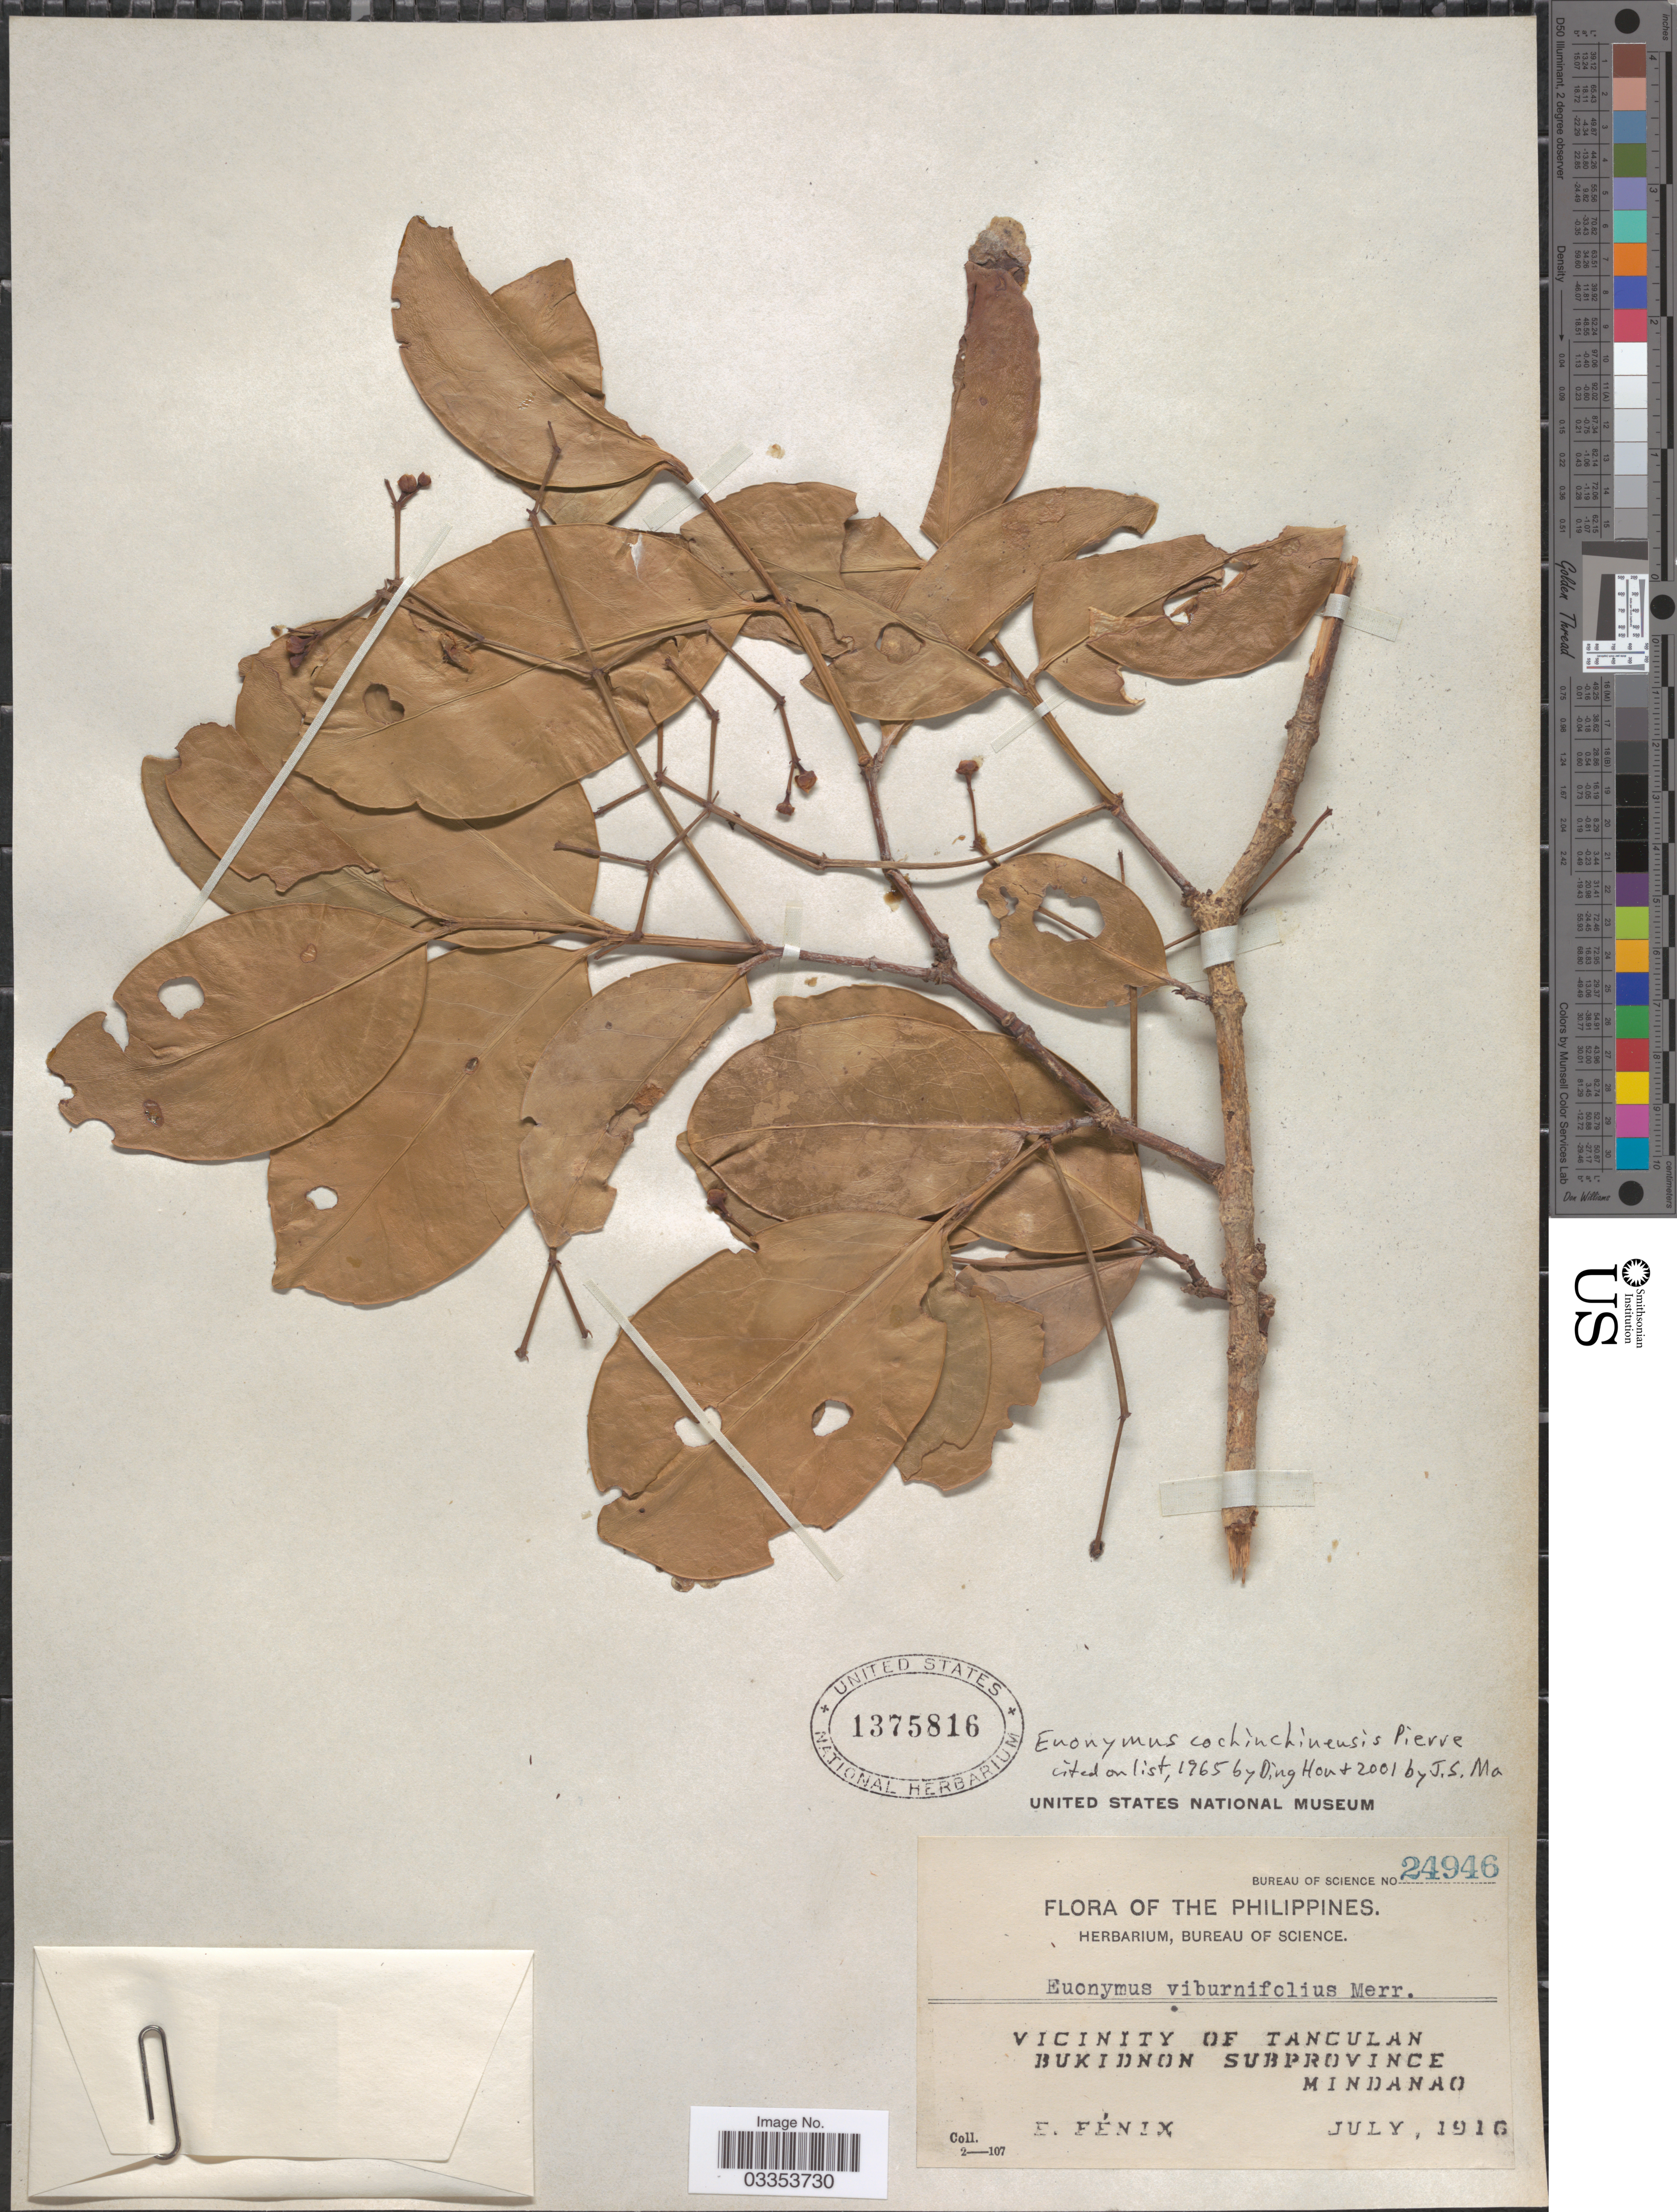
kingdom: Plantae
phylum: Tracheophyta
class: Magnoliopsida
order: Celastrales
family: Celastraceae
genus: Euonymus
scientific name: Euonymus cochinchinensis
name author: Pierre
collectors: E. Fénix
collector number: Bureau of Science 24946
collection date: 1916-07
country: Philippines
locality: Vicinity of Tanculan. Bukidnon Subprovince, Mindanao.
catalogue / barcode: US 1375816